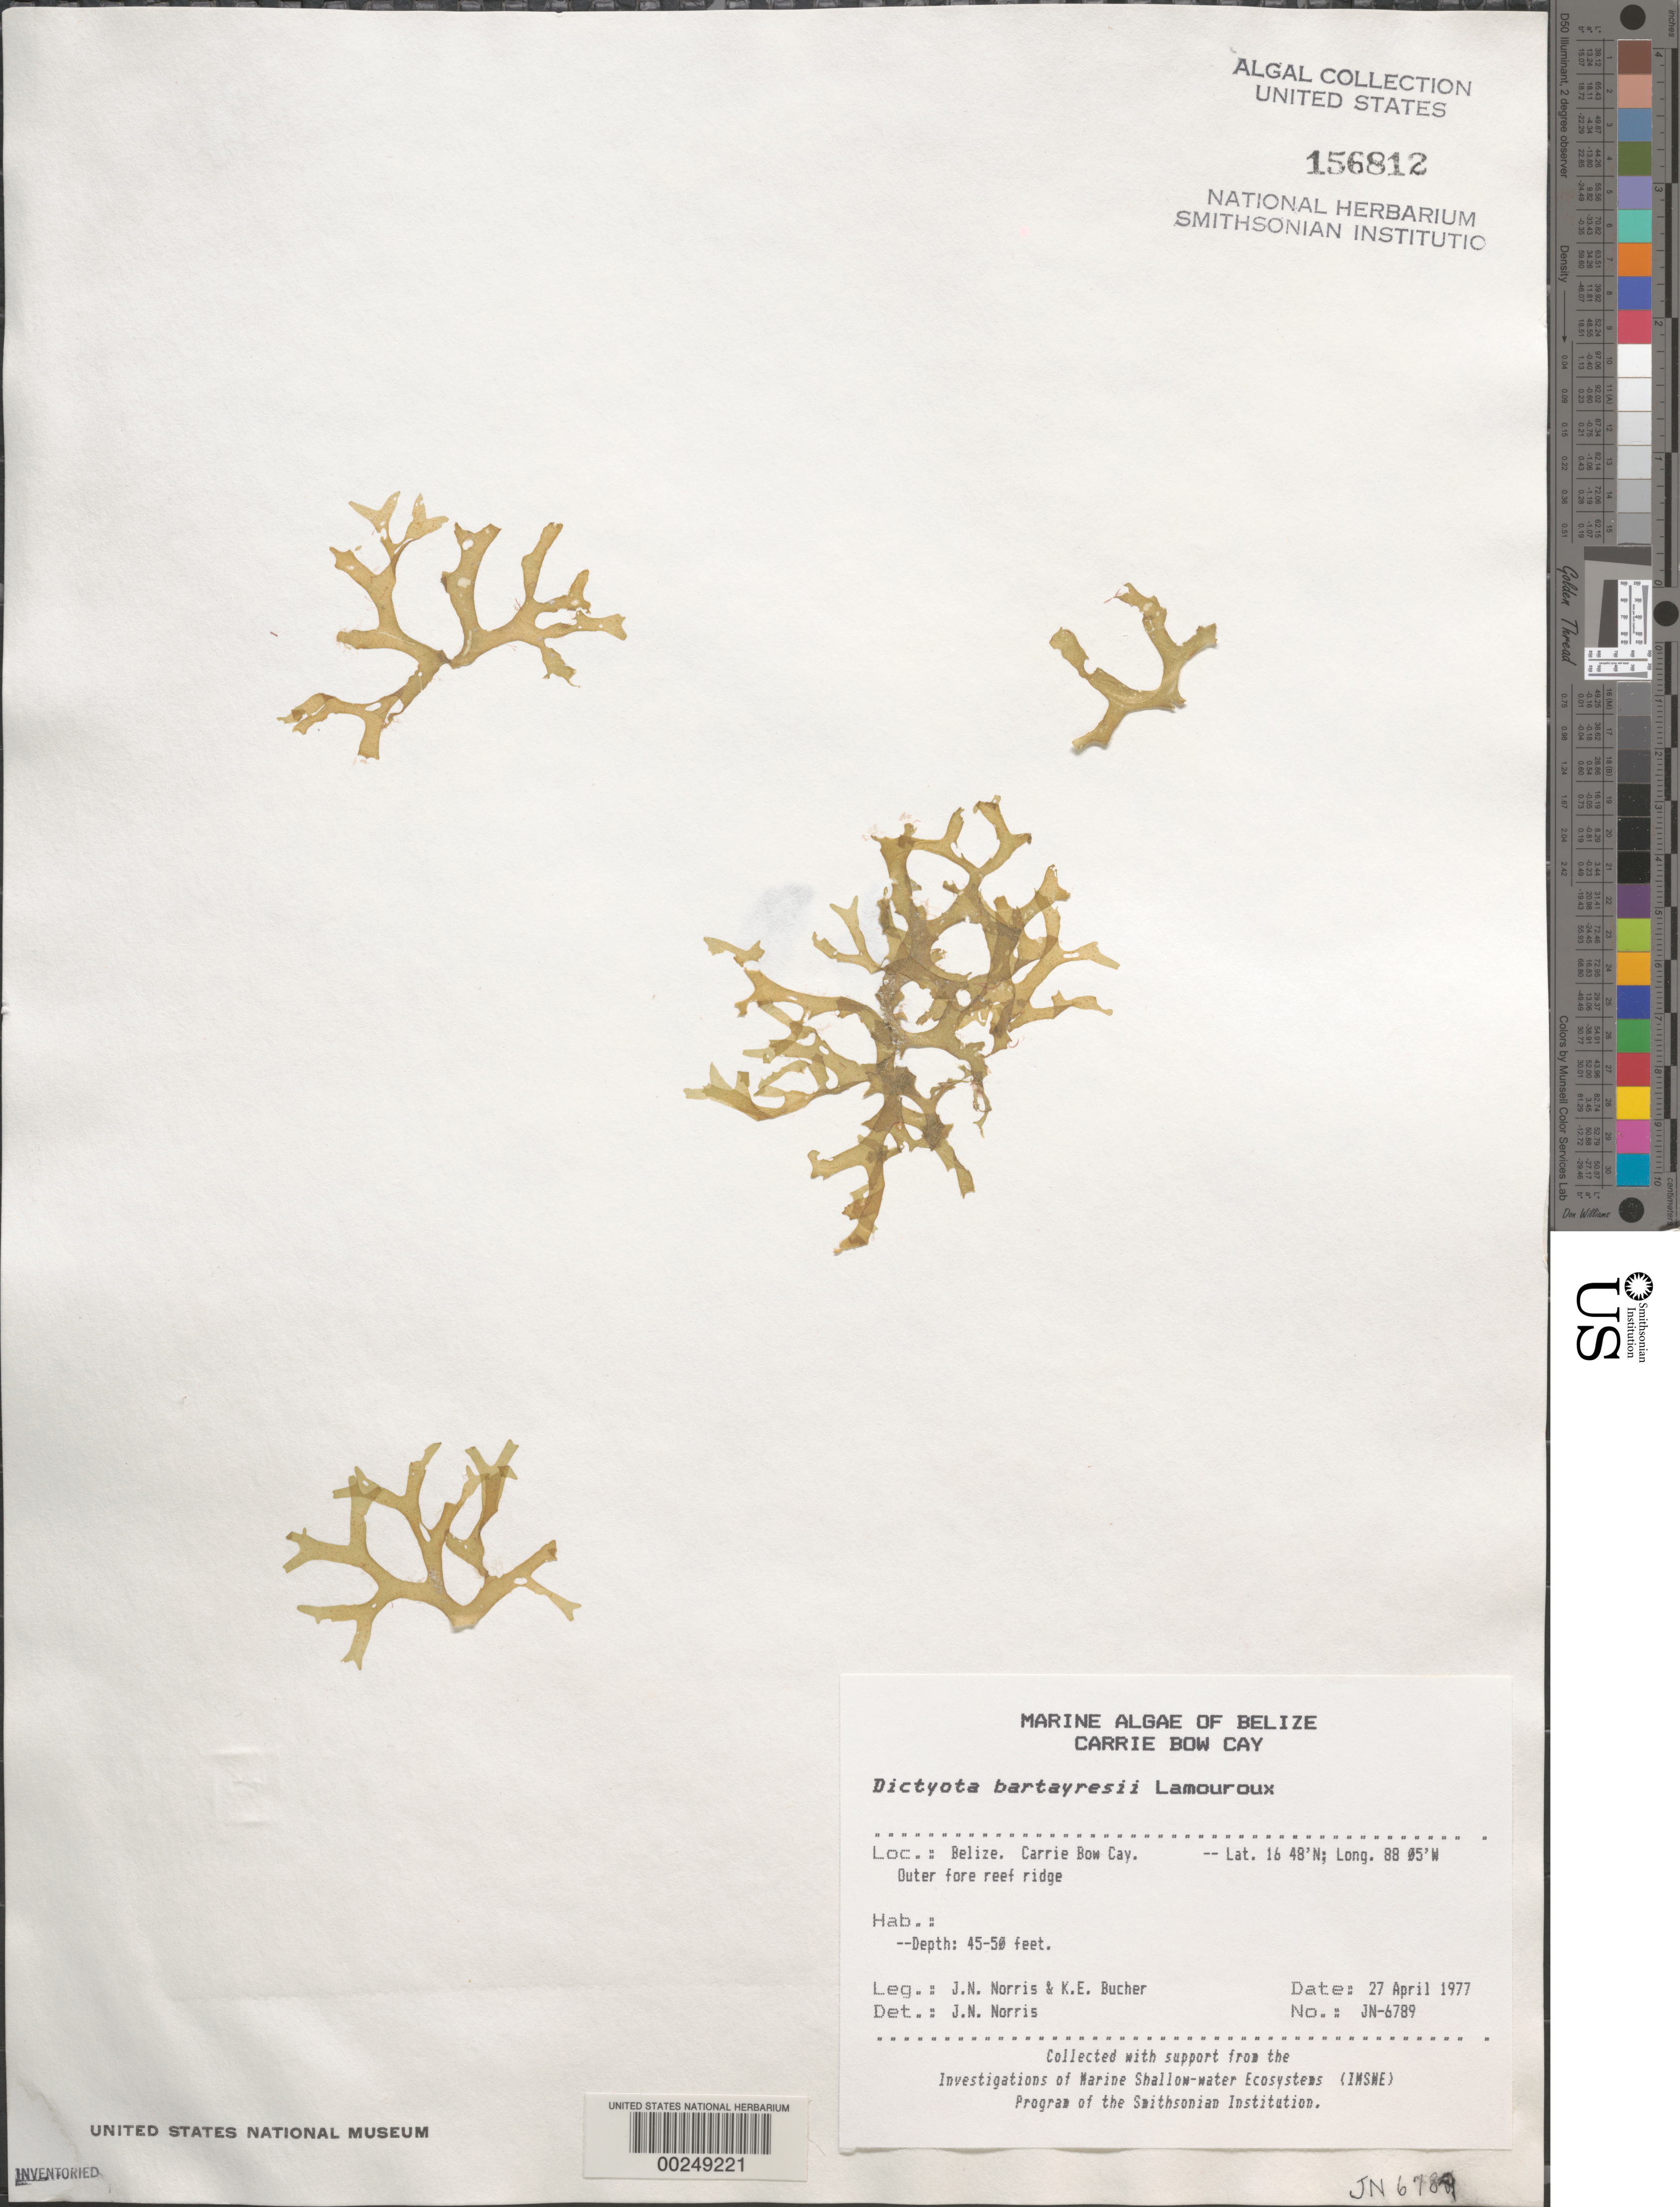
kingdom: Chromista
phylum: Ochrophyta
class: Phaeophyceae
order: Dictyotales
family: Dictyotaceae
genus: Dictyota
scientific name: Dictyota bartayresiana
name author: J.V.Lamouroux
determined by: Norris, James N.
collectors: J. N. Norris & K. E. Bucher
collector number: JN-6789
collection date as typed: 27 Apr 1977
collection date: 1977-04-27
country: Belize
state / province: Stann Creek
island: Carrie Bow Cay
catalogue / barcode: US 156812